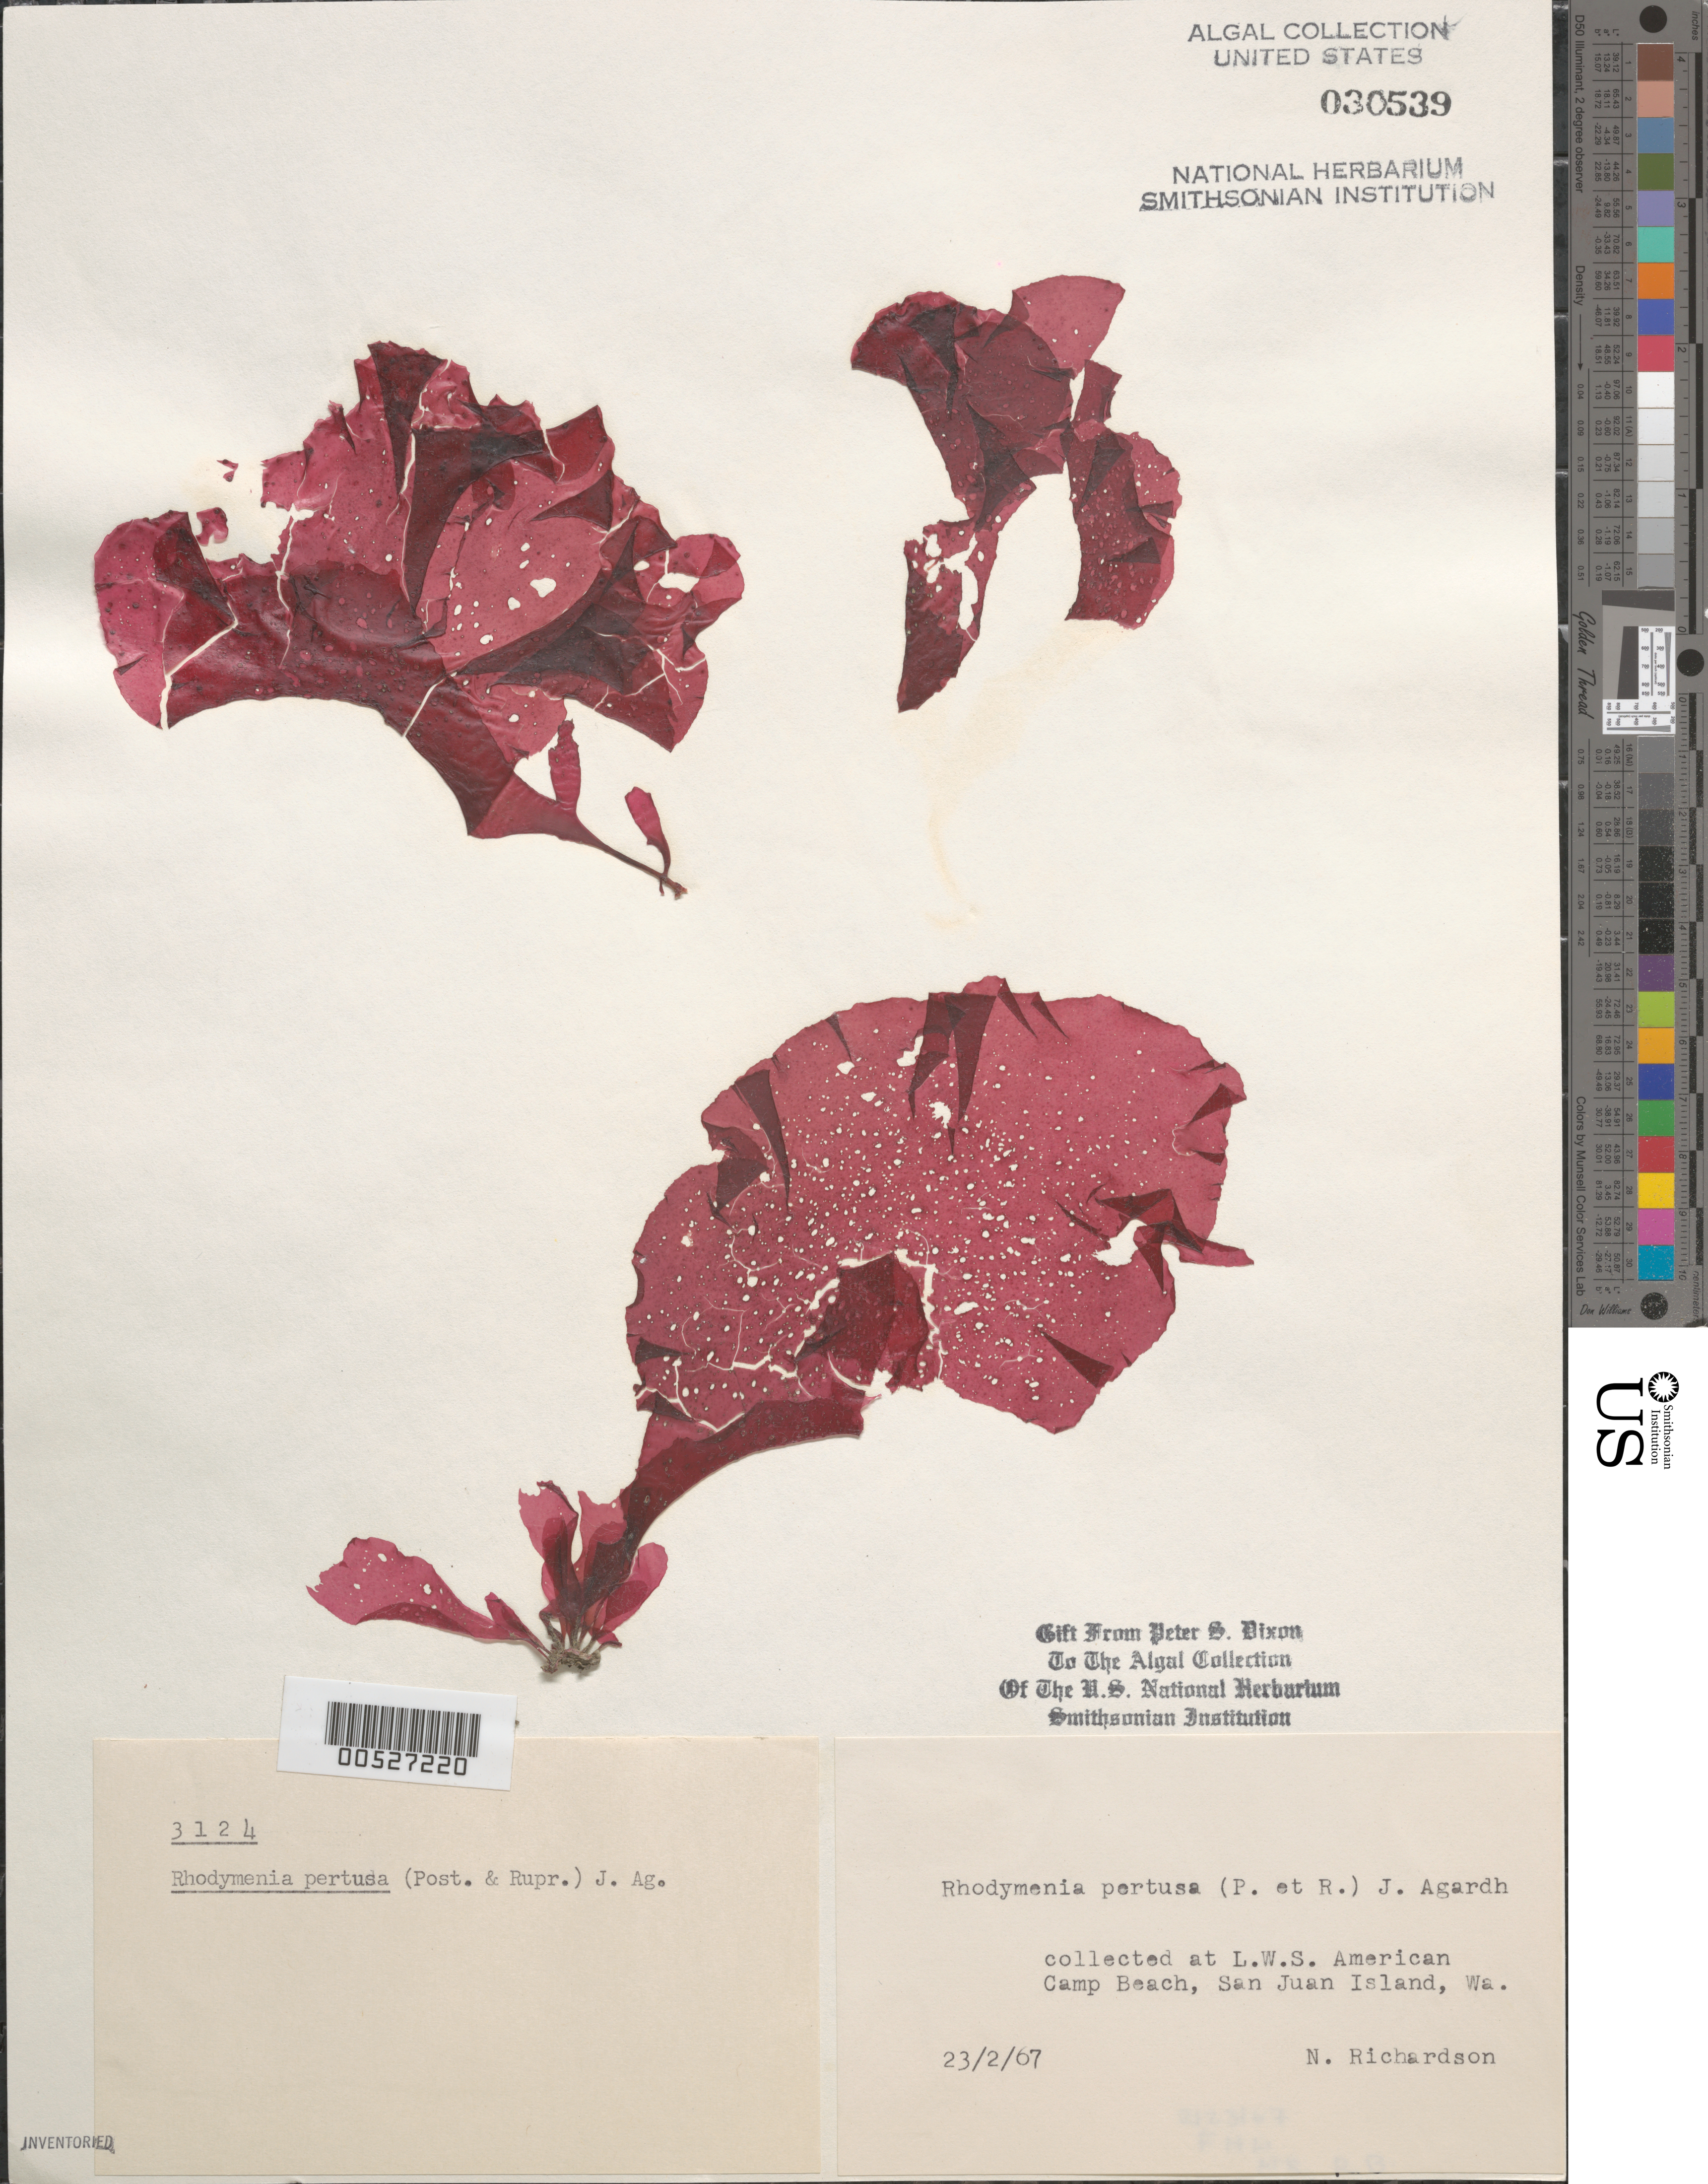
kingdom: Plantae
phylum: Rhodophyta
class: Florideophyceae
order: Rhodymeniales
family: Rhodymeniaceae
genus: Rhodymenia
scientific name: Rhodymenia pertusa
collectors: N. Richardson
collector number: PSD 3124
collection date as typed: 23 Feb 1967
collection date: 1967-02-23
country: United States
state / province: Washington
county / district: San Juan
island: San Juan Island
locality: American Camp Beach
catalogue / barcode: US 30539